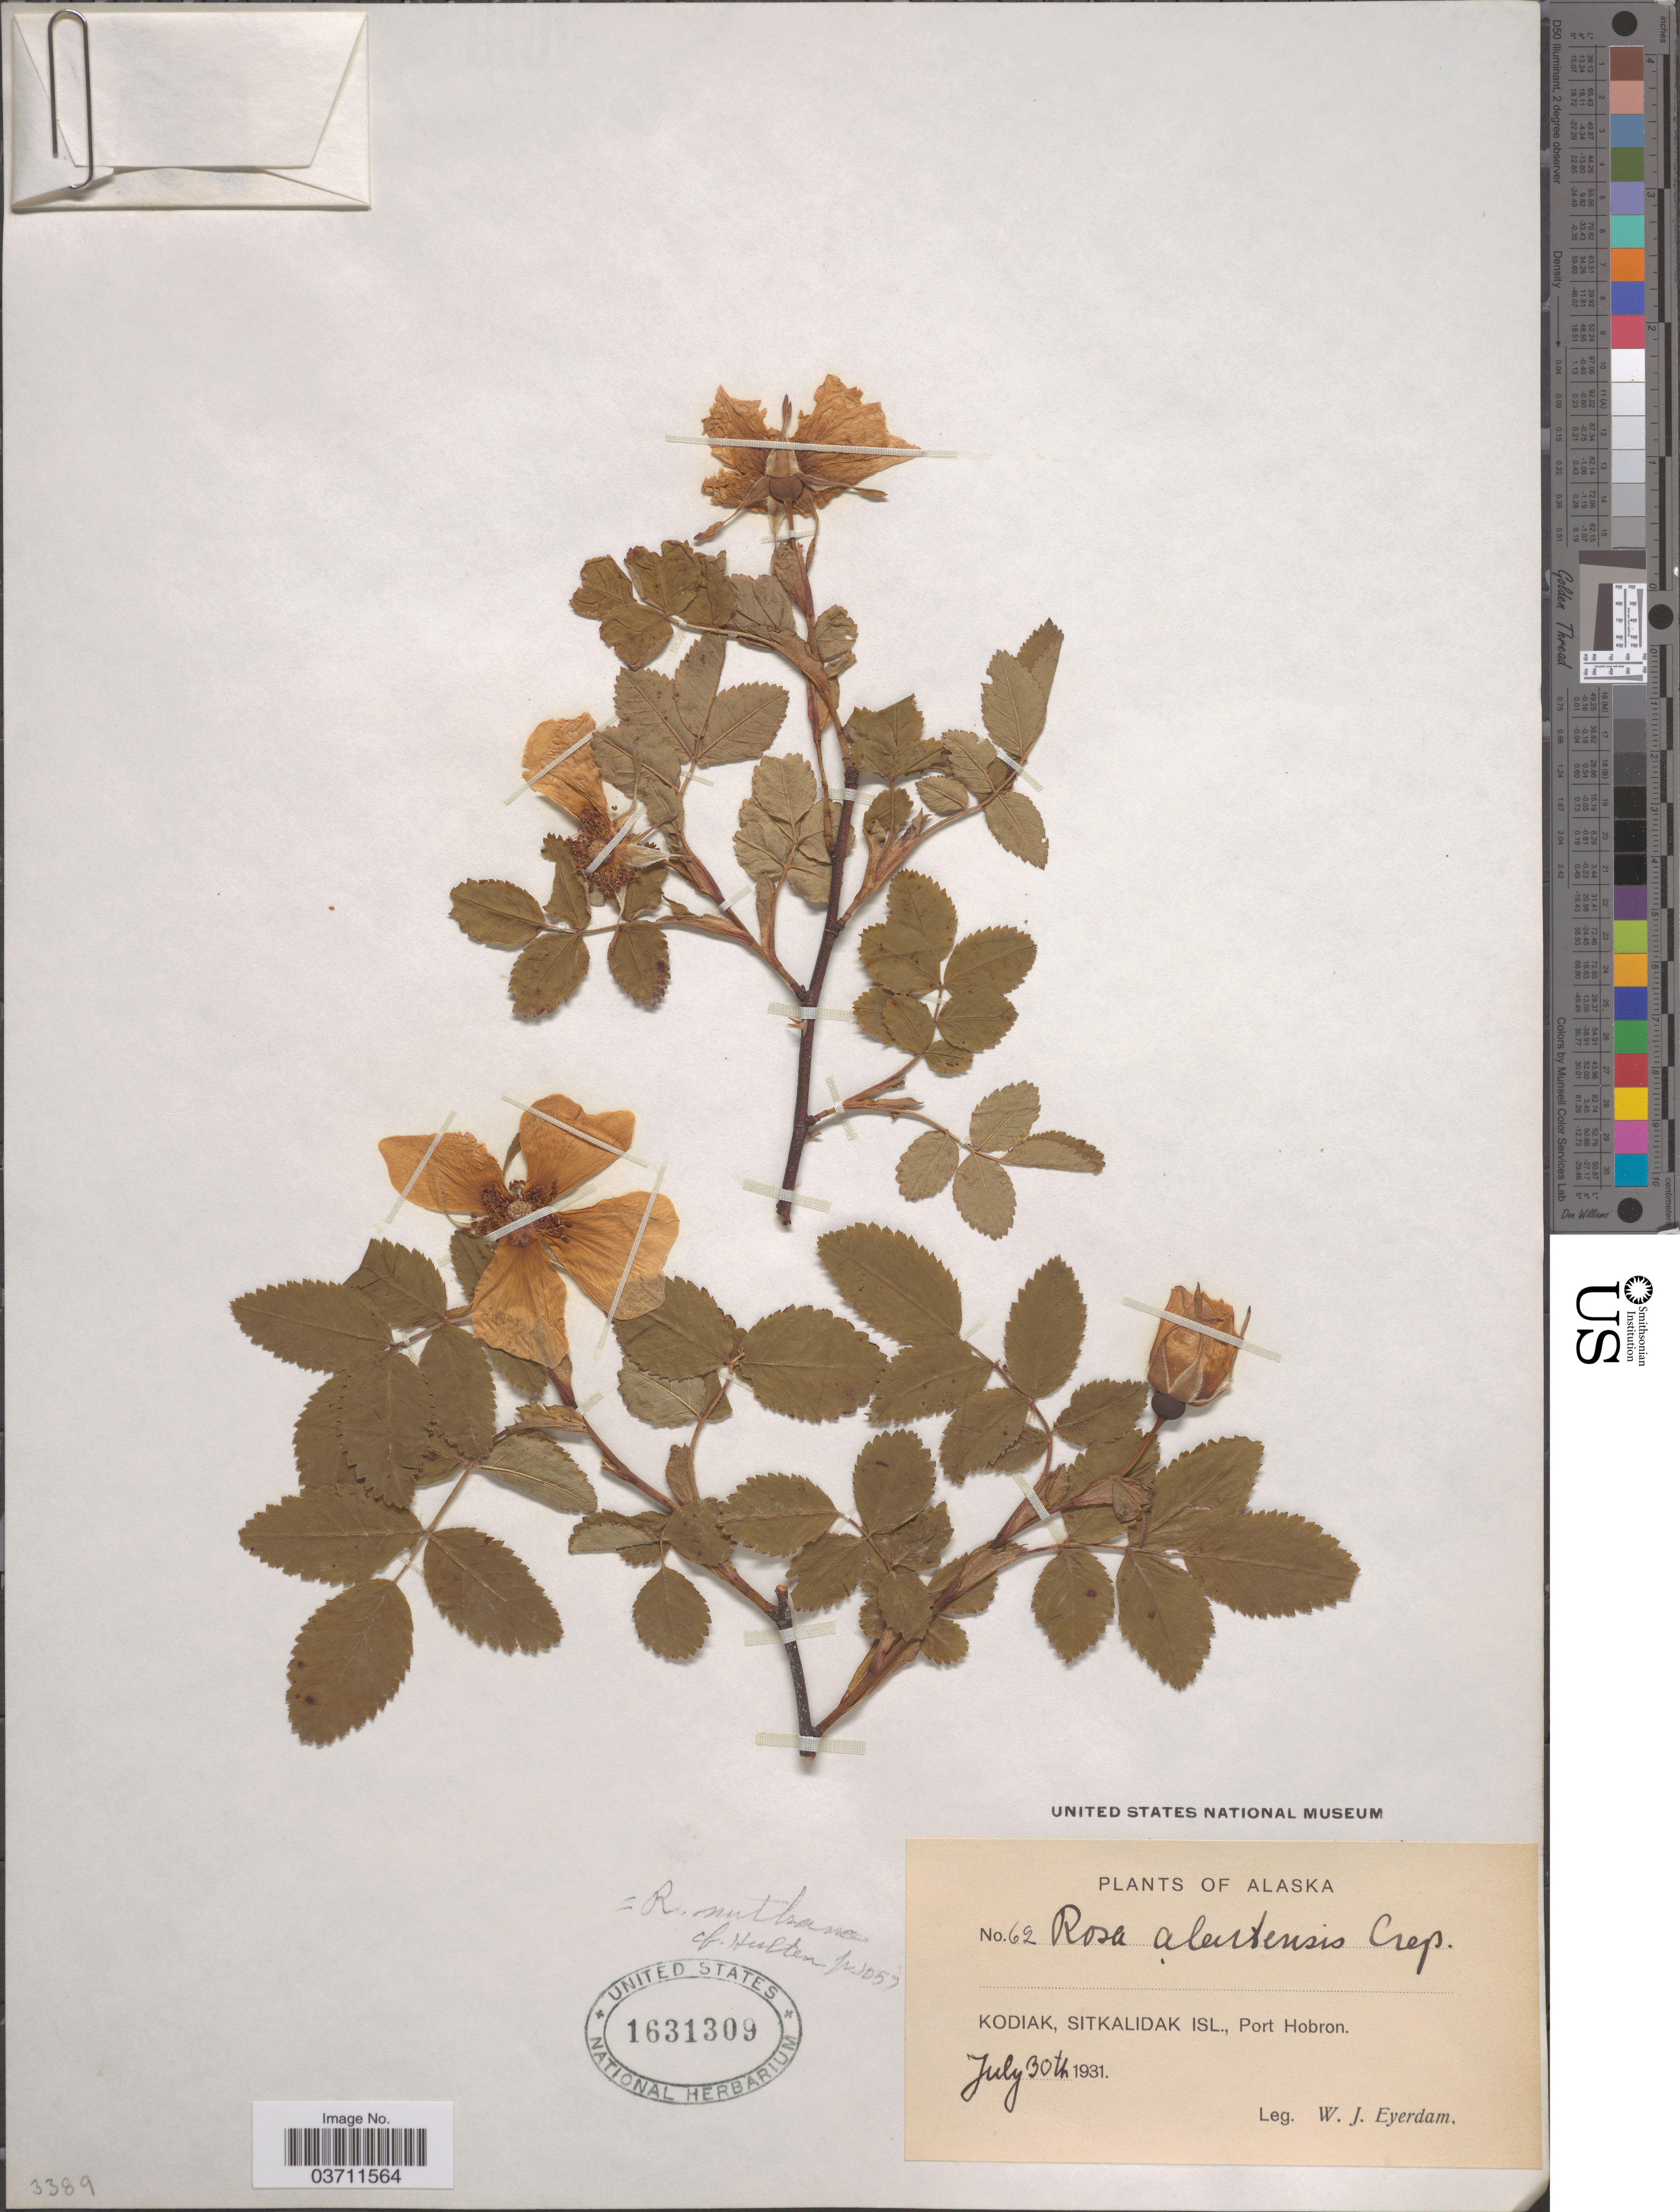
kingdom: Plantae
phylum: Tracheophyta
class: Magnoliopsida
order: Rosales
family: Rosaceae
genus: Rosa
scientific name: Rosa nutkana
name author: C. Presl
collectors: W. J. Eyerdam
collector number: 62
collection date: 1931-07-30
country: United States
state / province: Alaska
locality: Kodiak, Sitkalidak Isl., Port Hobron.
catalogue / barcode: US 1631309